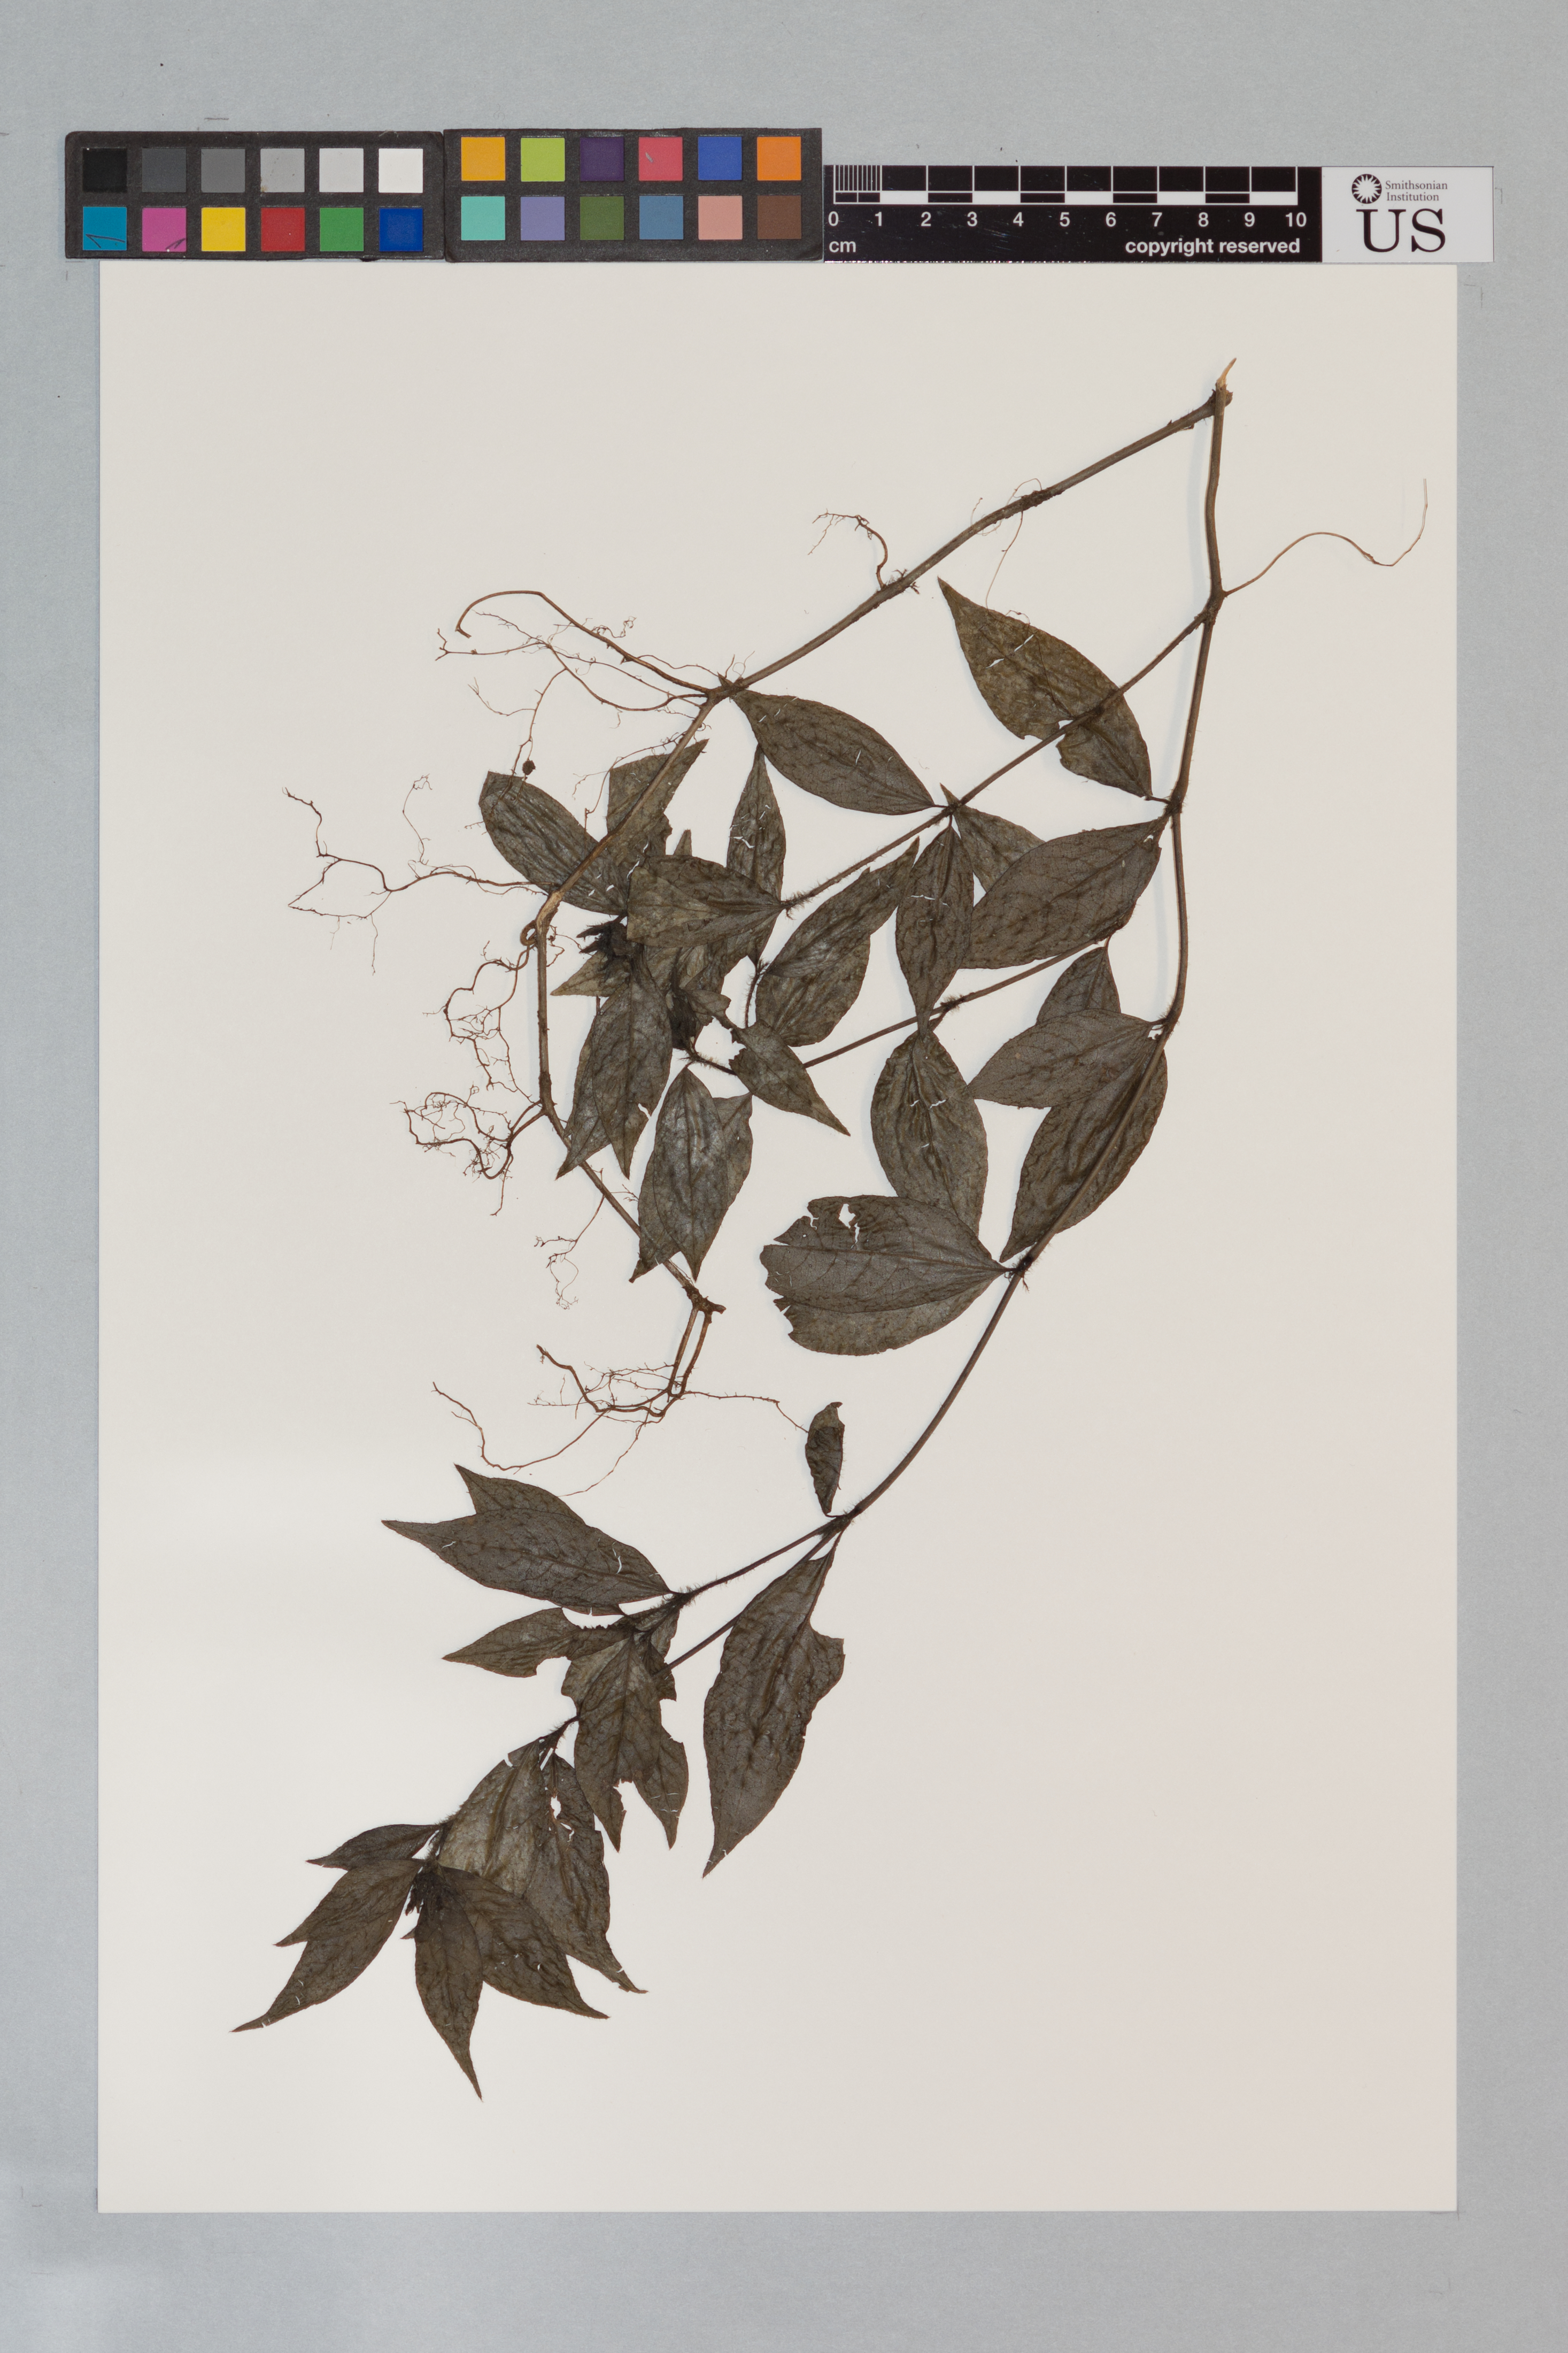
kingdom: Plantae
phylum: Tracheophyta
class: Magnoliopsida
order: Gentianales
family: Rubiaceae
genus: Psychotria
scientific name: Psychotria iodotricha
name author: Müll. Arg.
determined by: Delprete, P. G., Herb. de Guyane Cay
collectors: P. G. Delprete & F. Crozier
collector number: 7138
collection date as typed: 8-Feb-99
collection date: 1999-02-08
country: French Guiana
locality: Comune de Rouza, Reserve Naturelle Volontaire de Trésor, Route de Kaw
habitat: Secondary forest with selected logging and influrence by gold mining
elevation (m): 30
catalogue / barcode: US 3523119